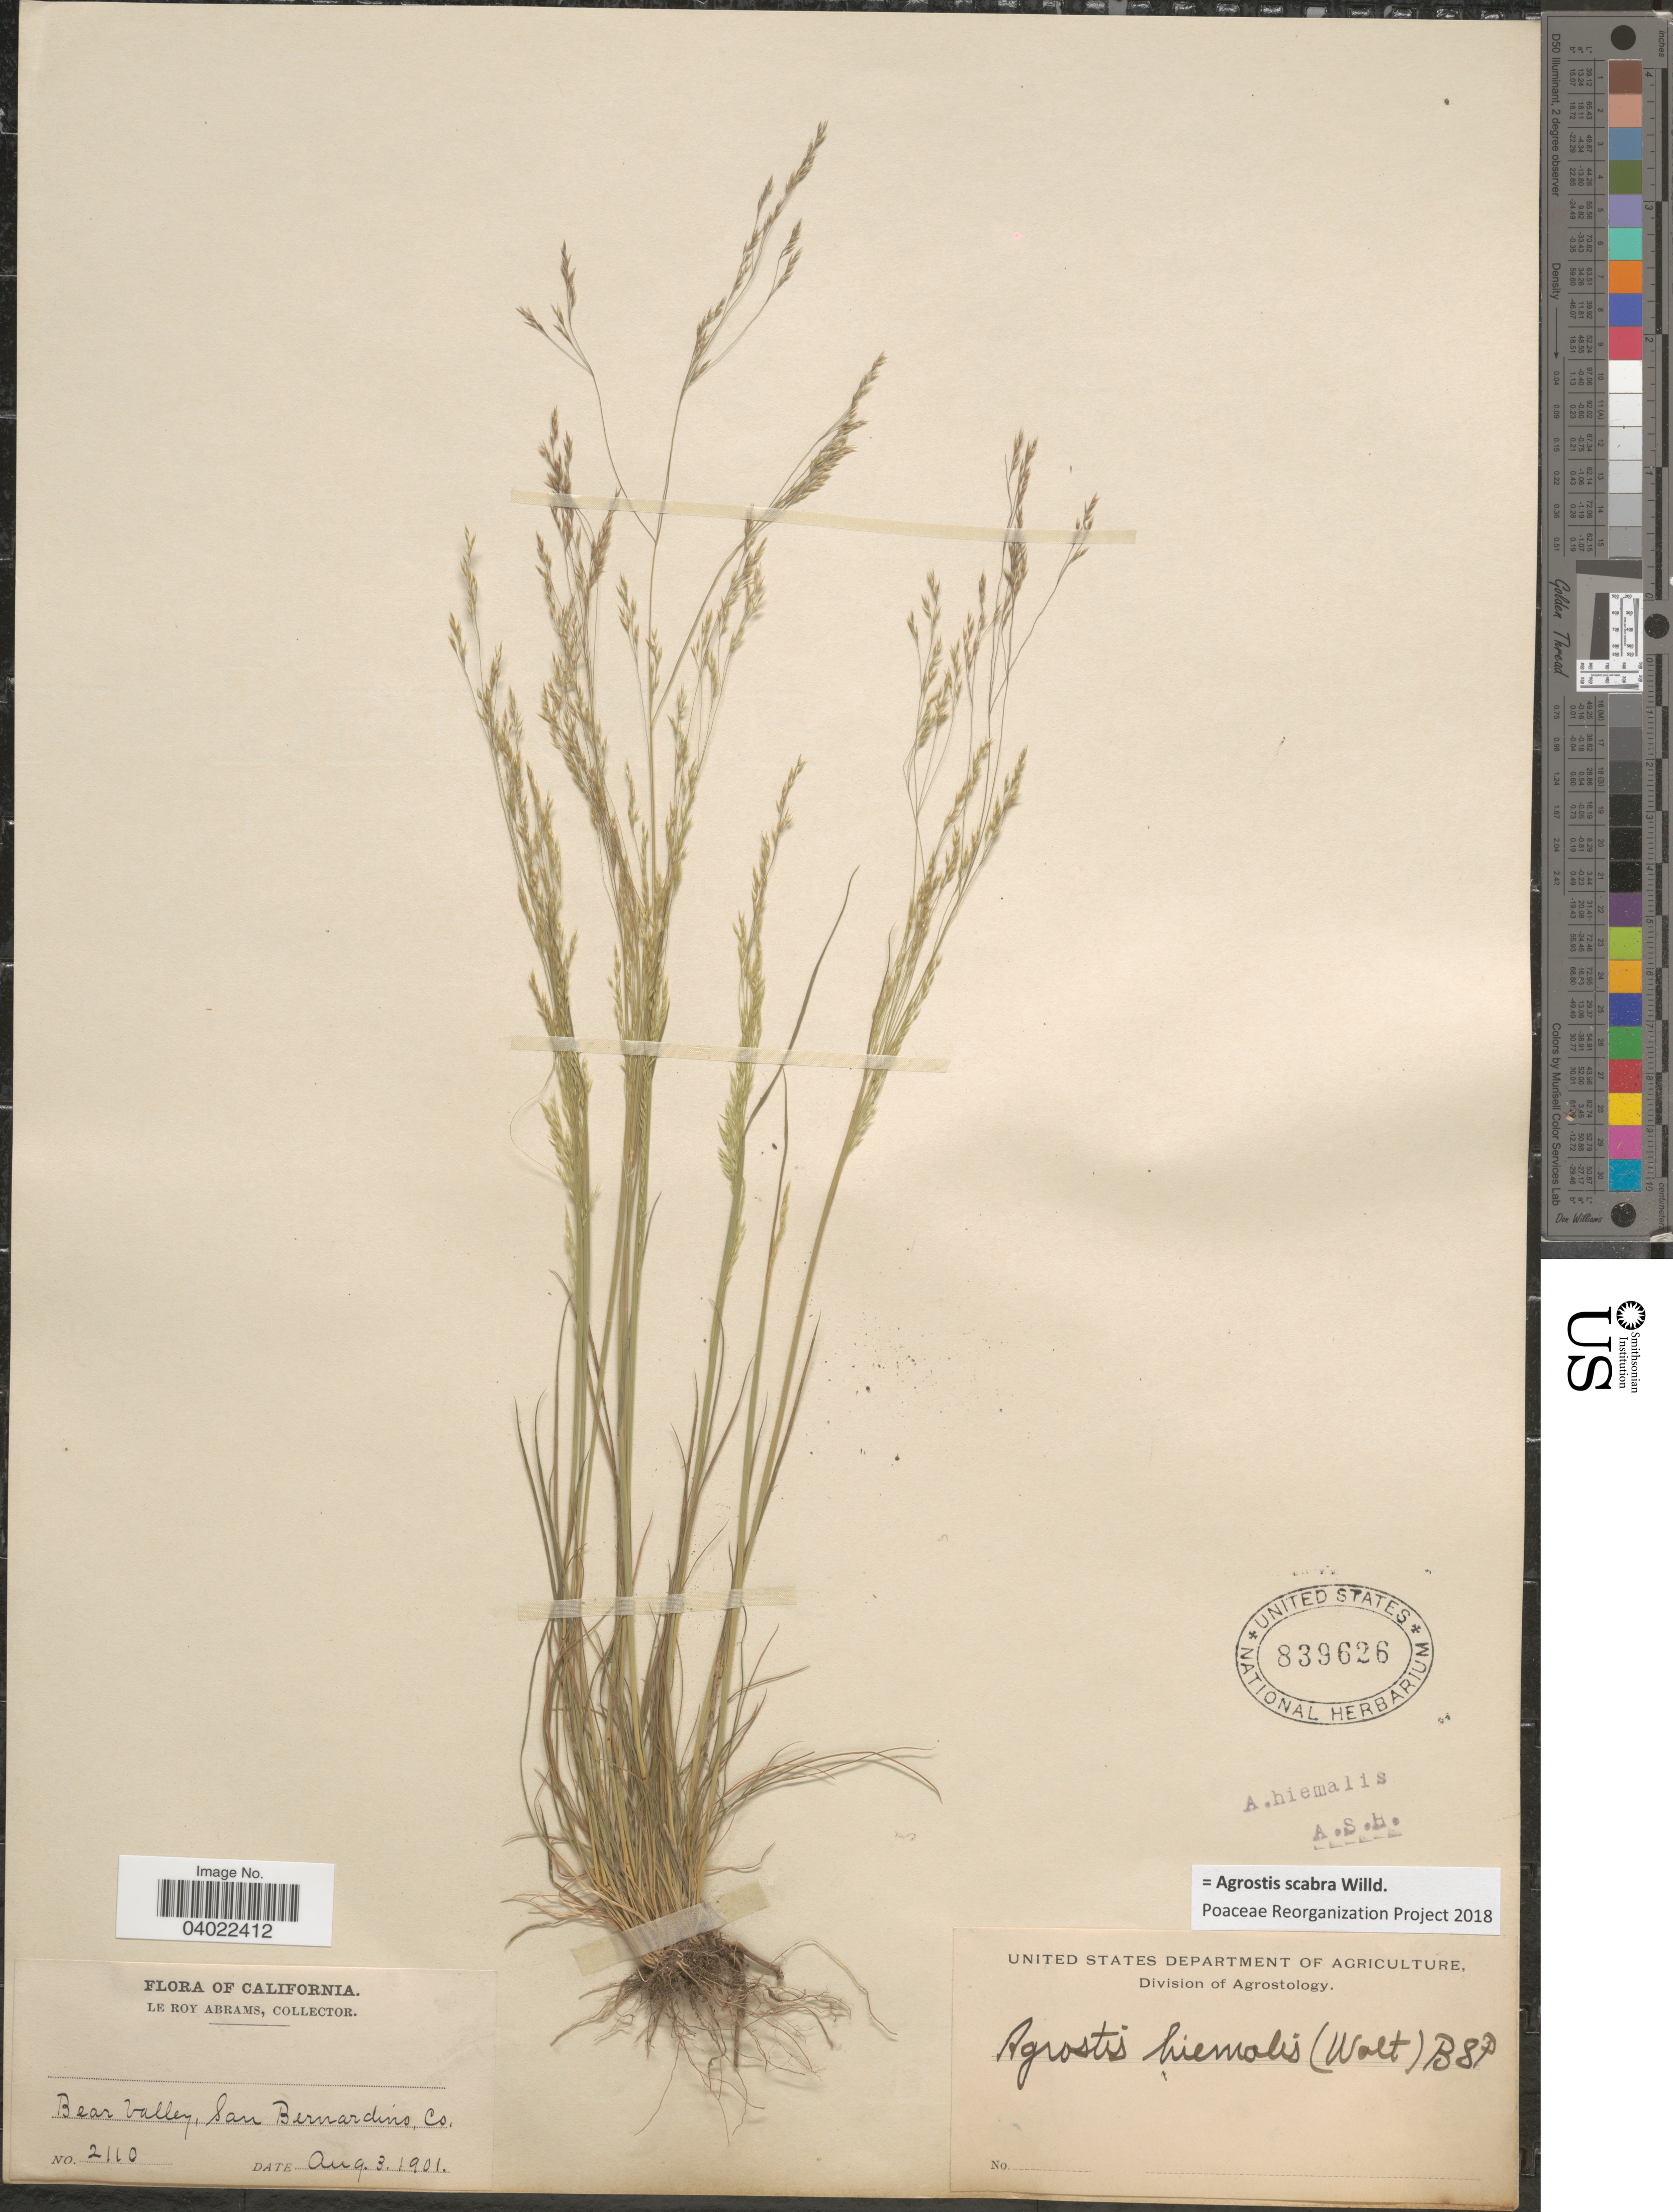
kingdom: Plantae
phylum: Tracheophyta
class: Liliopsida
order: Poales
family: Poaceae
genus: Agrostis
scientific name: Agrostis scabra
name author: Willd.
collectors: L. Abrams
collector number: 2110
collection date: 1901-08-03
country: United States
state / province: California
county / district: San Bernardino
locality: Bear Valley, San Bernardino, Co.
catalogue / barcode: US 839626